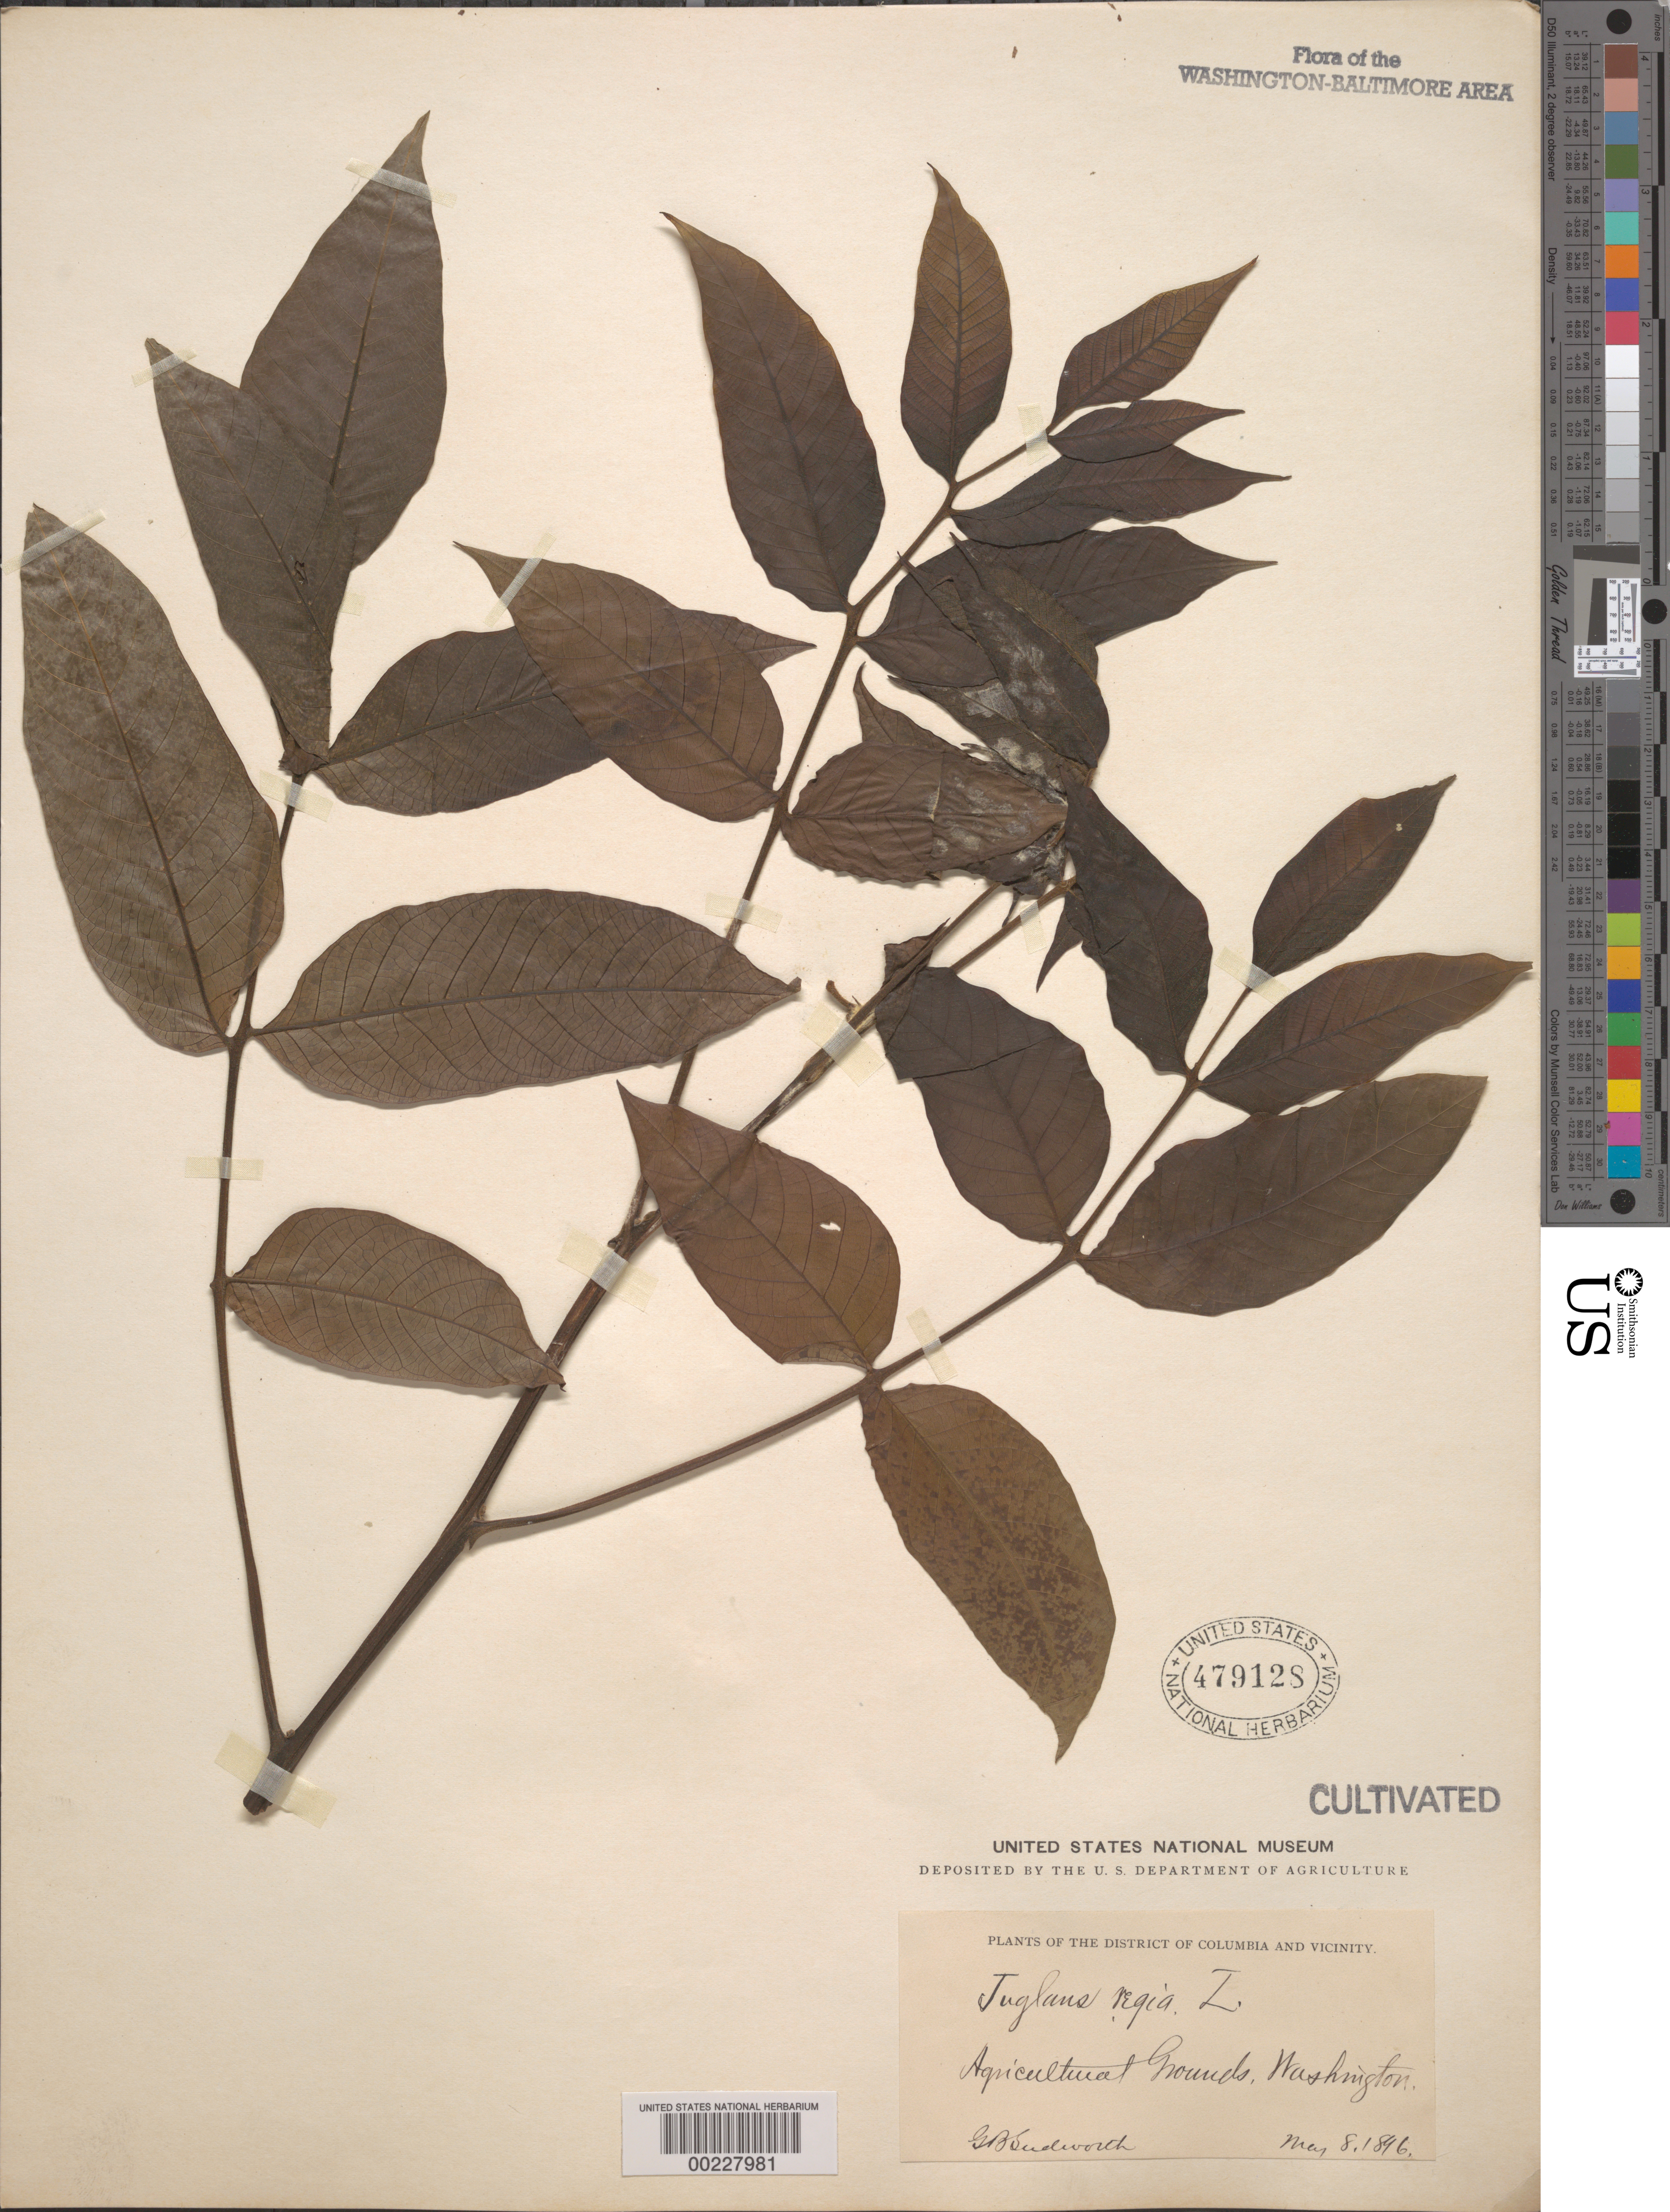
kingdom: Plantae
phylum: Tracheophyta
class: Magnoliopsida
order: Fagales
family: Juglandaceae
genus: Juglans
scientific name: Juglans regia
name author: L.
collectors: G. B. Sudworth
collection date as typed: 08 May 1896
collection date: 1896-05-08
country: United States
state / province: District of Columbia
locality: Agricultural grounds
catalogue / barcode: US 479128